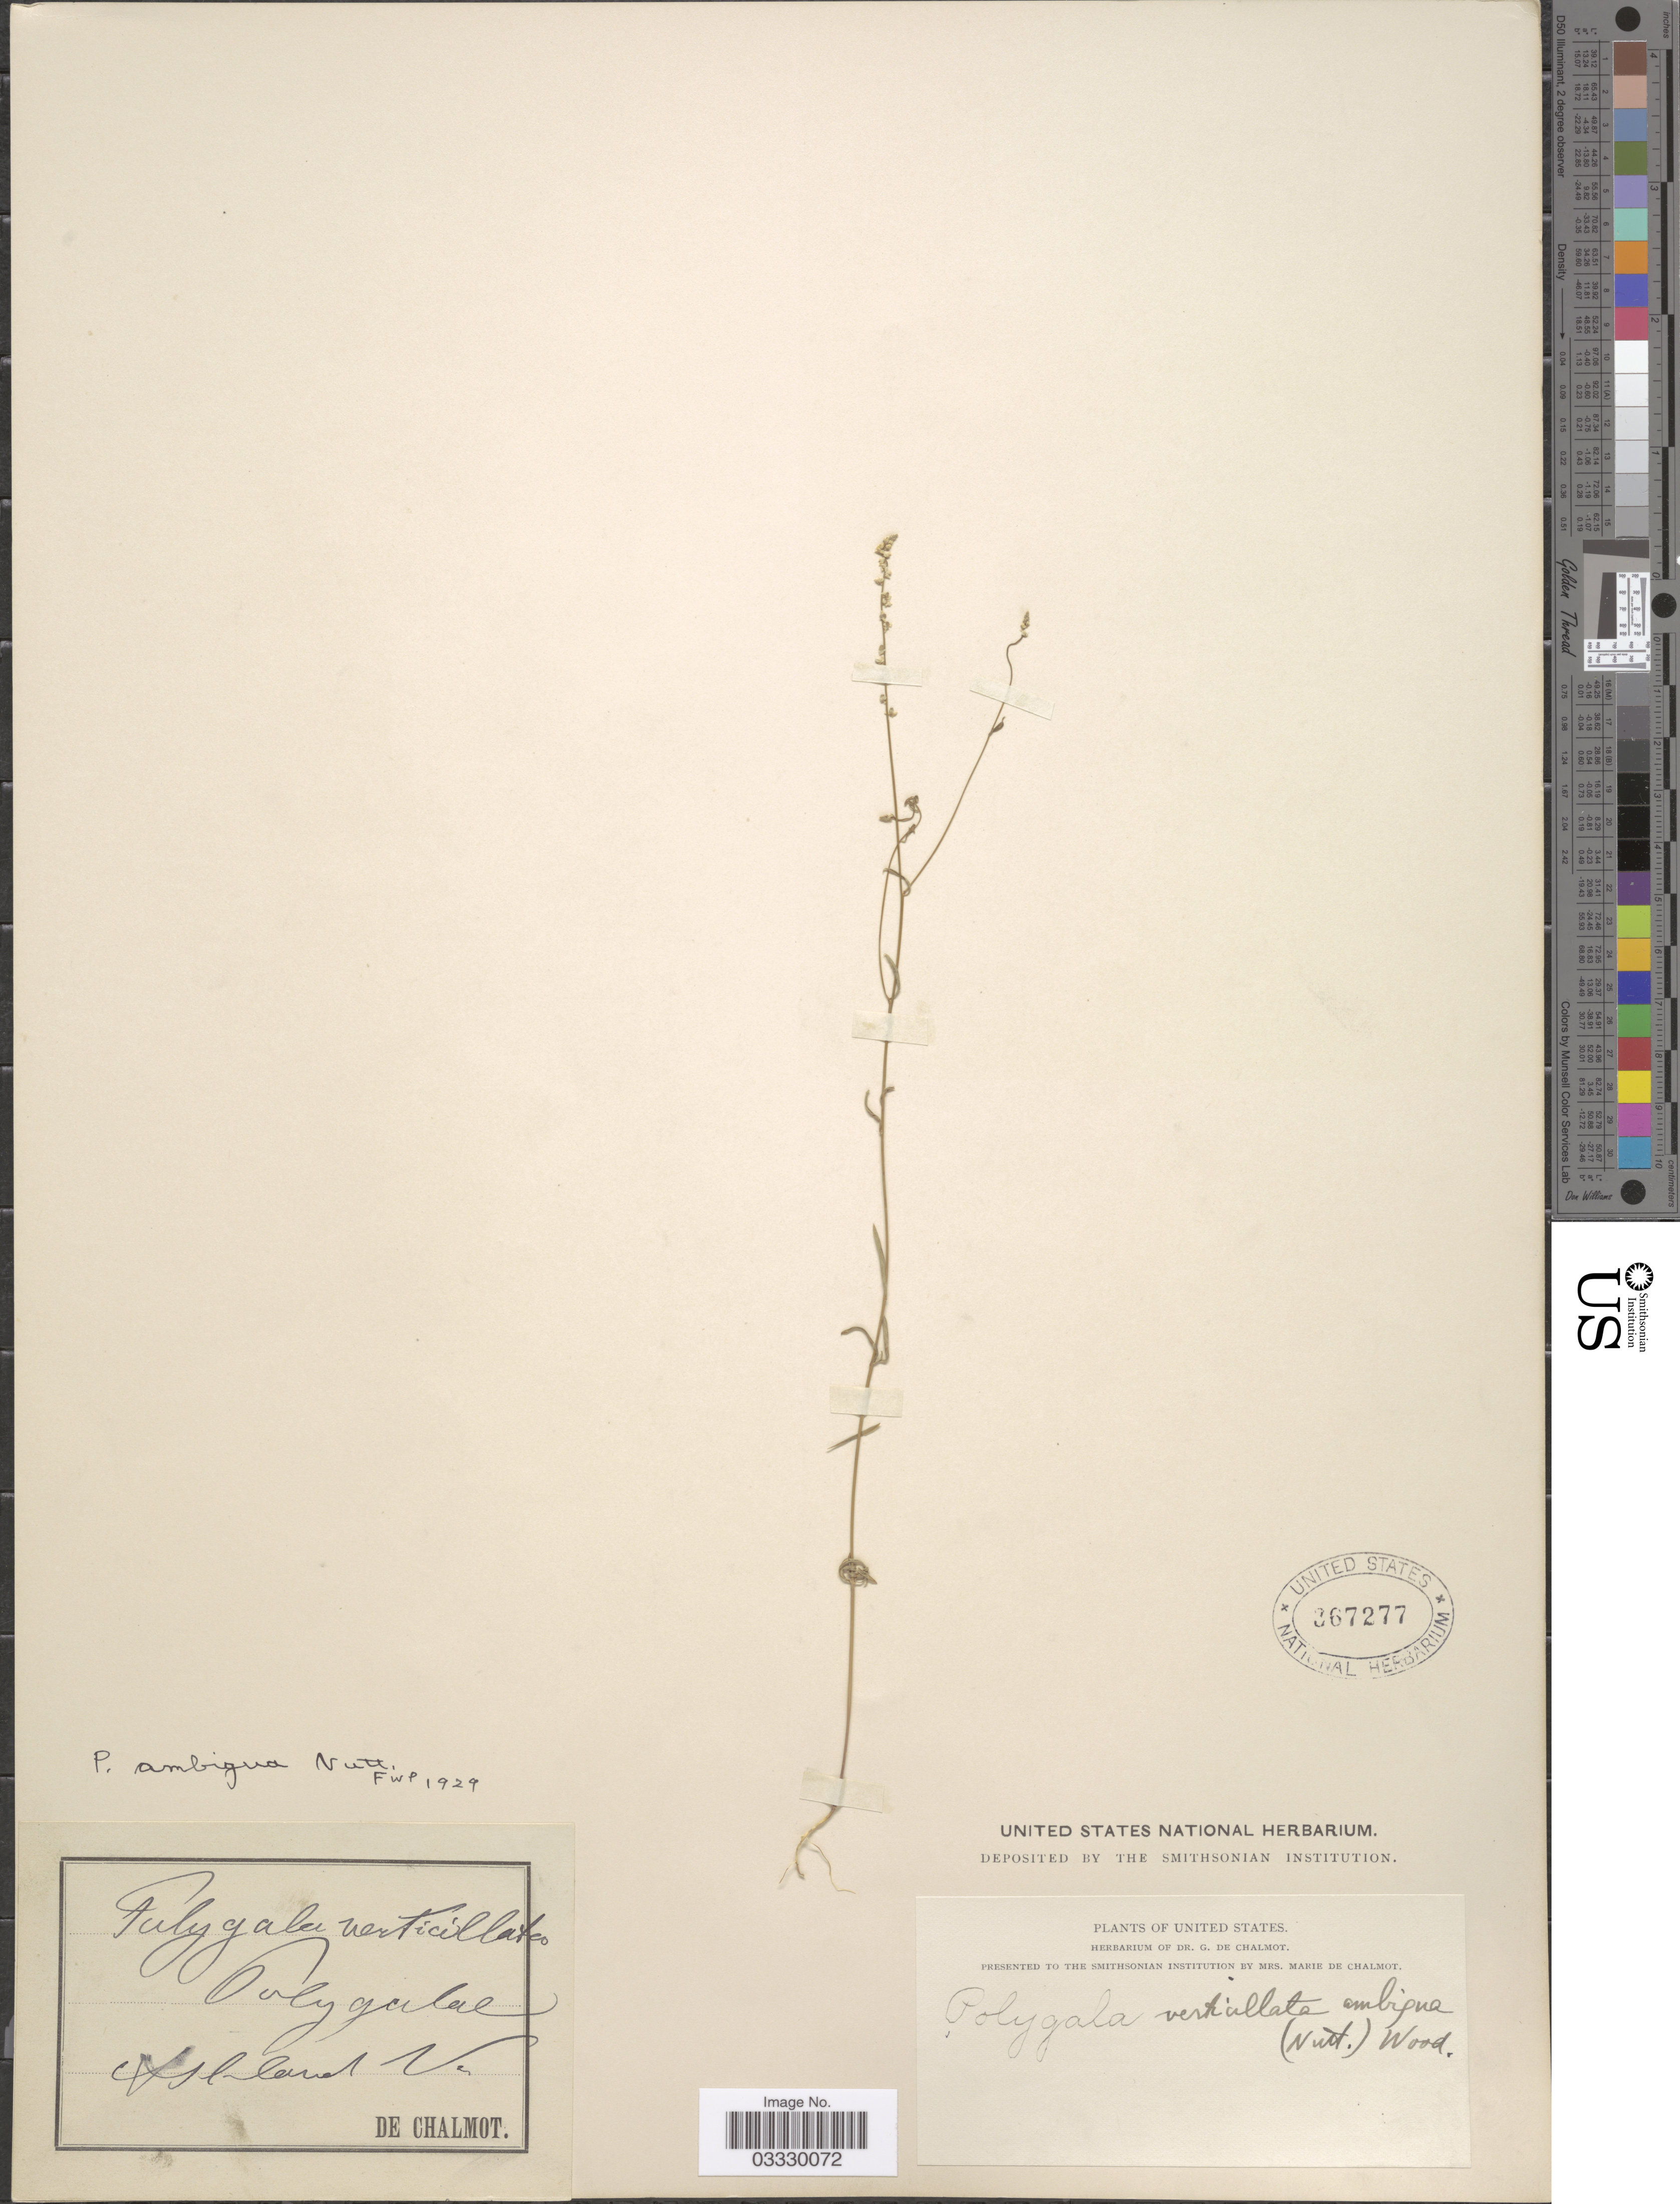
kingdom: Plantae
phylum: Tracheophyta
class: Magnoliopsida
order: Fabales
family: Polygalaceae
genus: Polygala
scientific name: Polygala ambigua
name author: Nutt.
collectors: G. de Chalmot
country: United States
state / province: Virginia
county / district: Hanover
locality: Ashland.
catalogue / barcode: US 367277